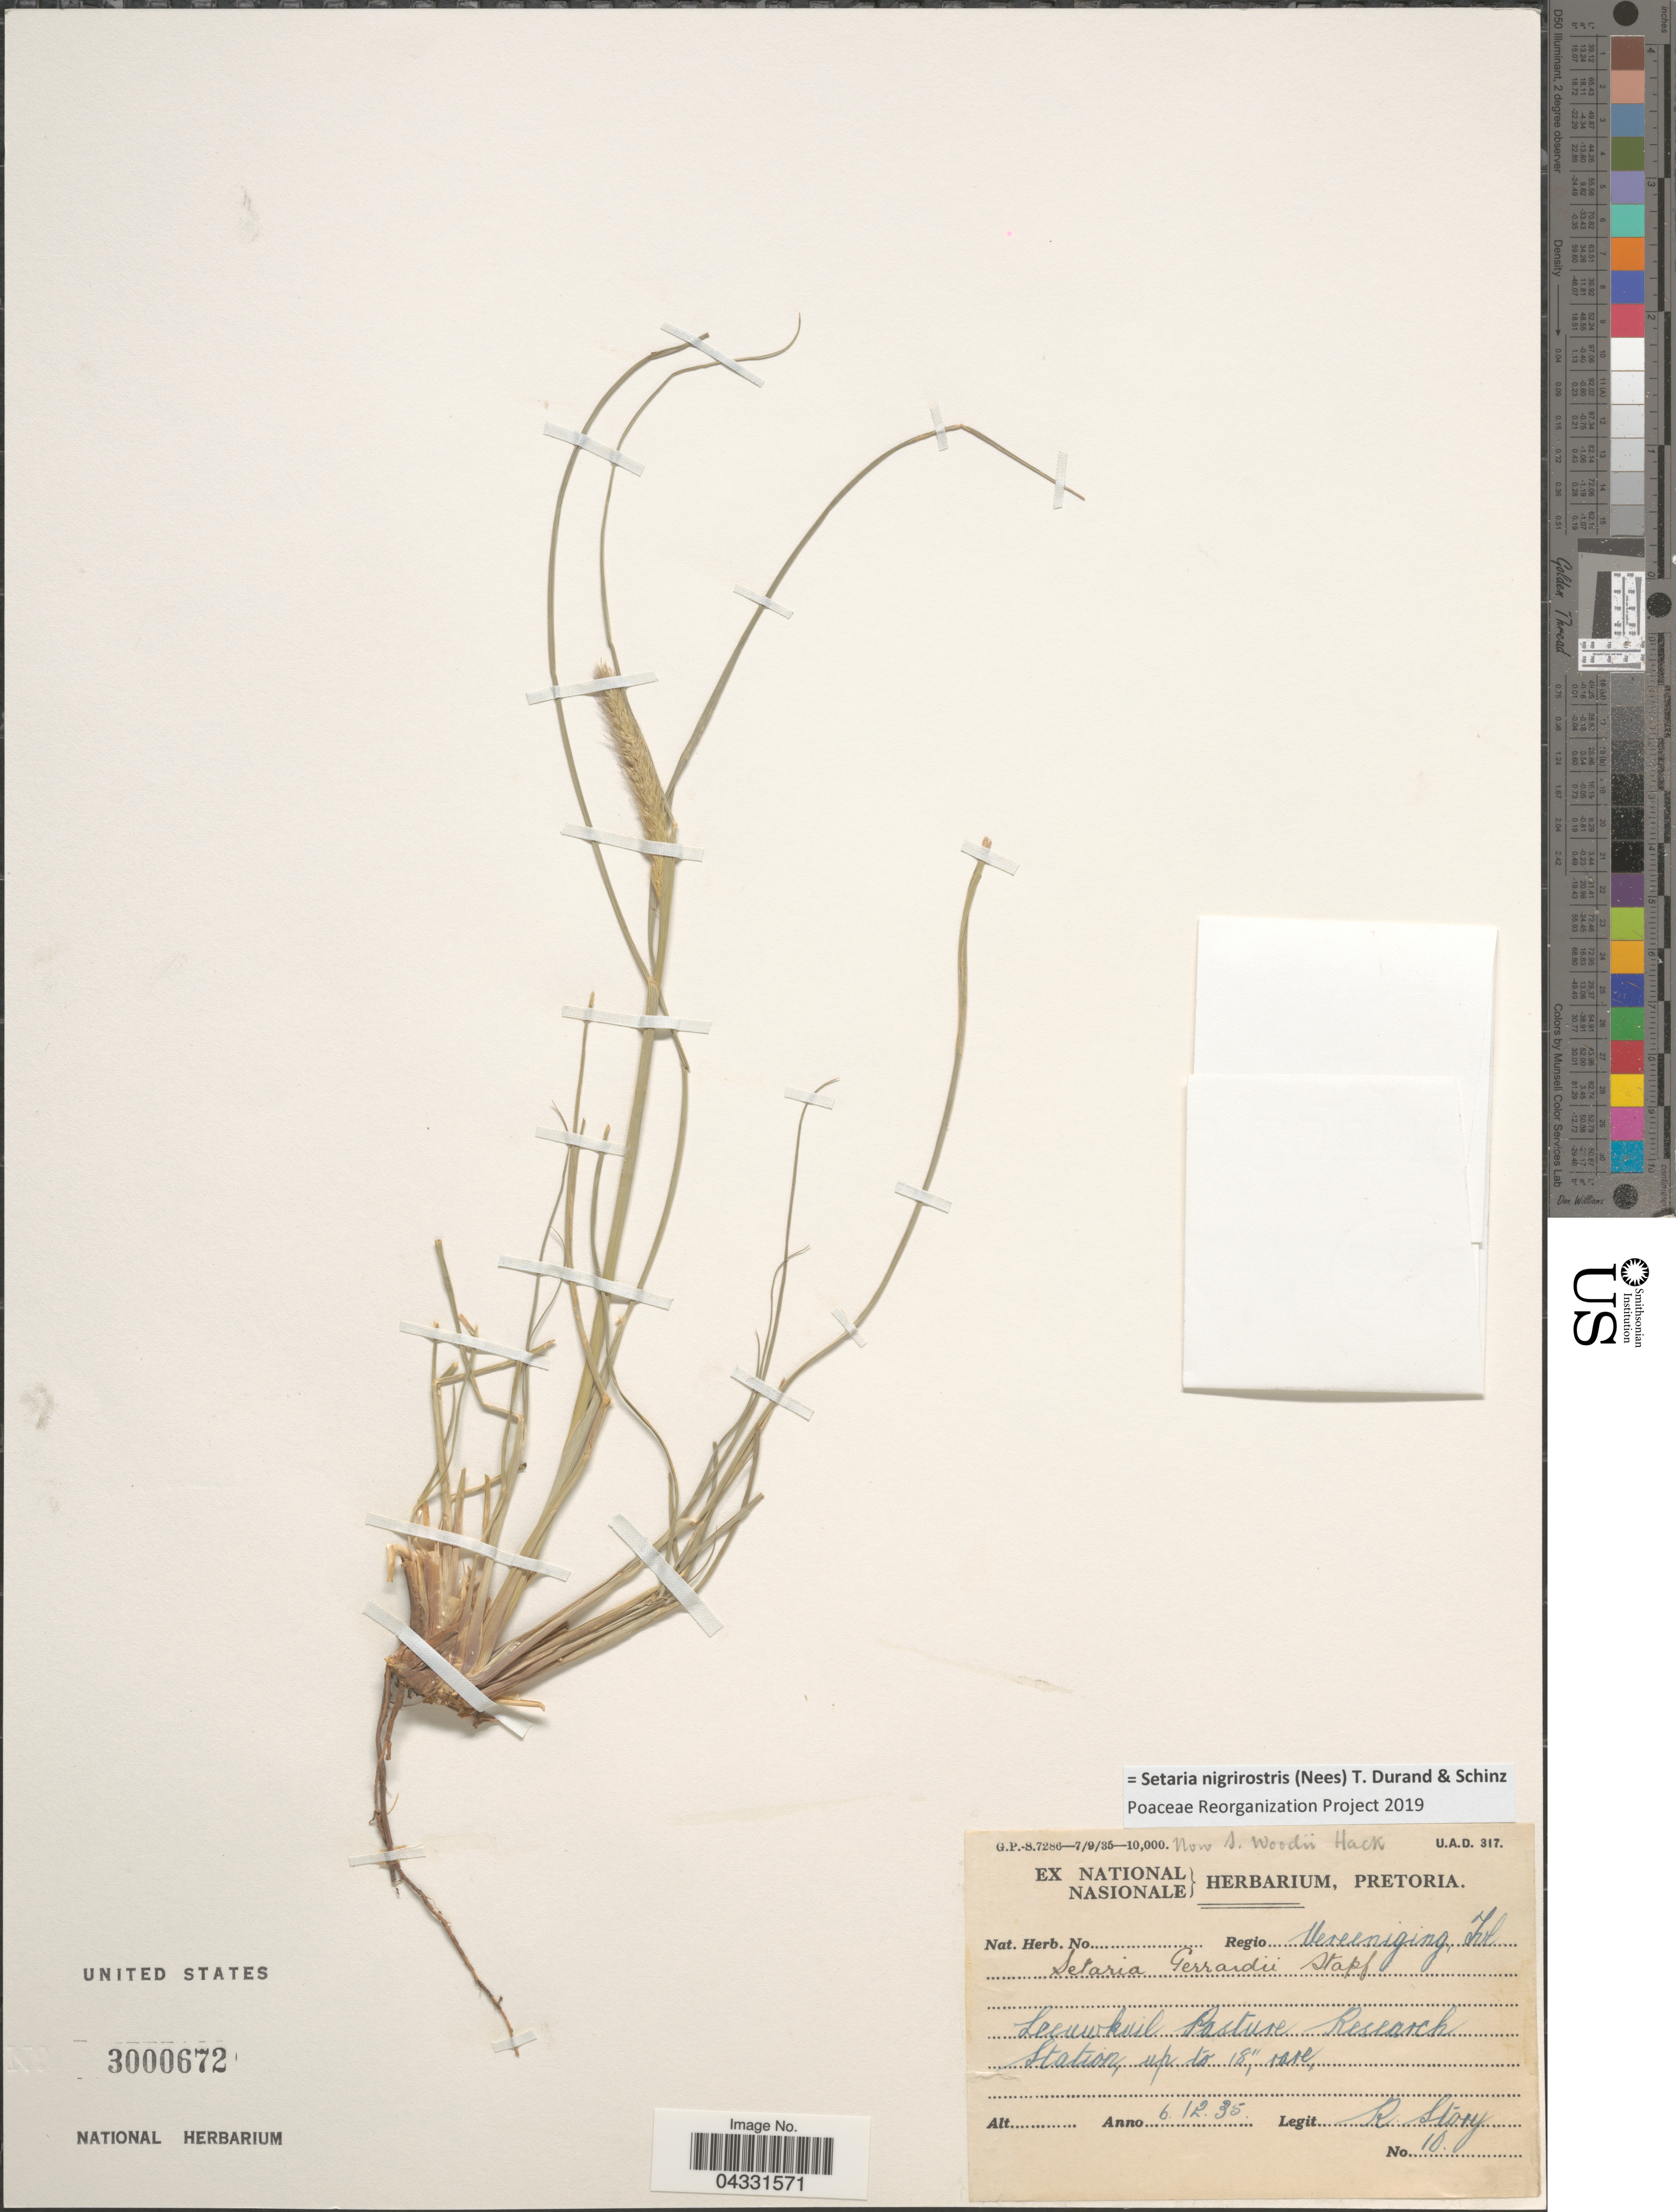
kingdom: Plantae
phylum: Tracheophyta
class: Liliopsida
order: Poales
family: Poaceae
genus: Setaria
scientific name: Setaria nigrirostris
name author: (Nees) Durand & Schinz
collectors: R. Story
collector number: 10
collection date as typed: Transcribed d/m/y: 6/12/35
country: South Africa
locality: Regio Vereeniging, Tvl. Leeuwkuil Pasture Research Station.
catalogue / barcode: US 3000672